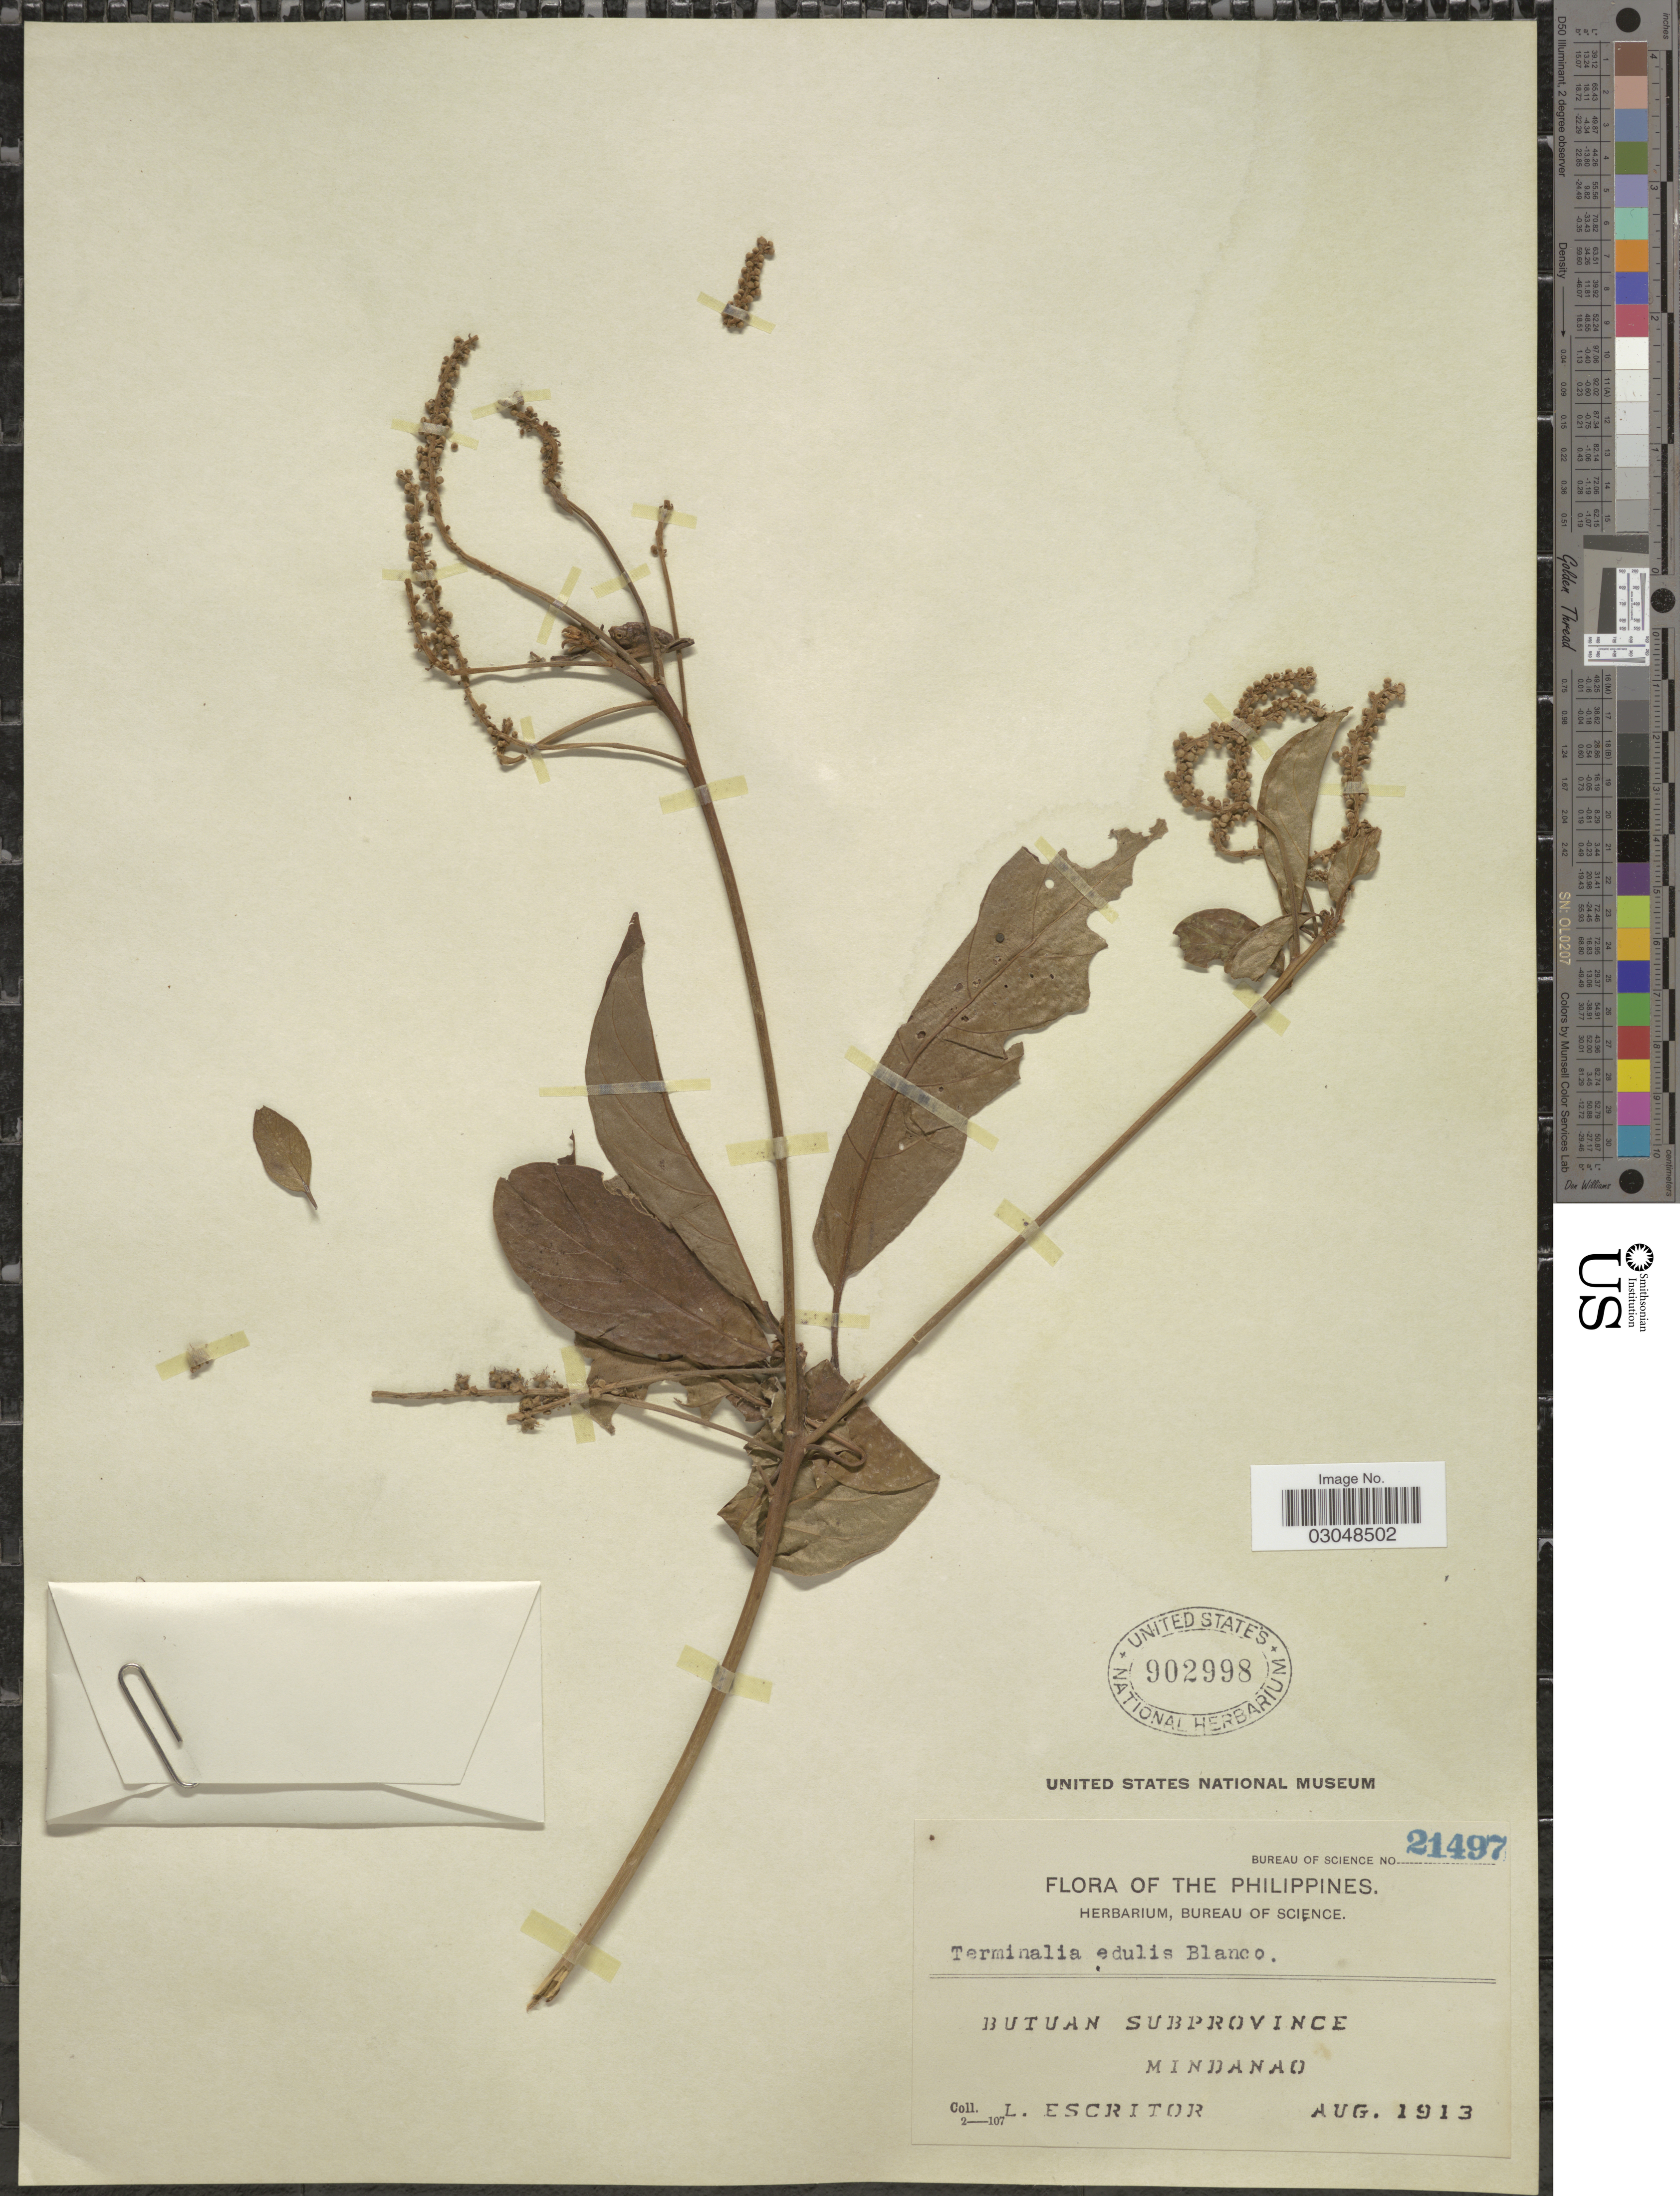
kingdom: Plantae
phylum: Tracheophyta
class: Magnoliopsida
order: Myrtales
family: Combretaceae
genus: Terminalia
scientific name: Terminalia microcarpa subsp. microcarpa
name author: Decne.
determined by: (US) Smithsonian Institution - National Museum of Natural History - Department of Botany (UNITED STATES)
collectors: L. Escritor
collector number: Bureau of science 21497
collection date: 1913-08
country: Philippines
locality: Butuan Subprovince, Mindanao.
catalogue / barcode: US 902998